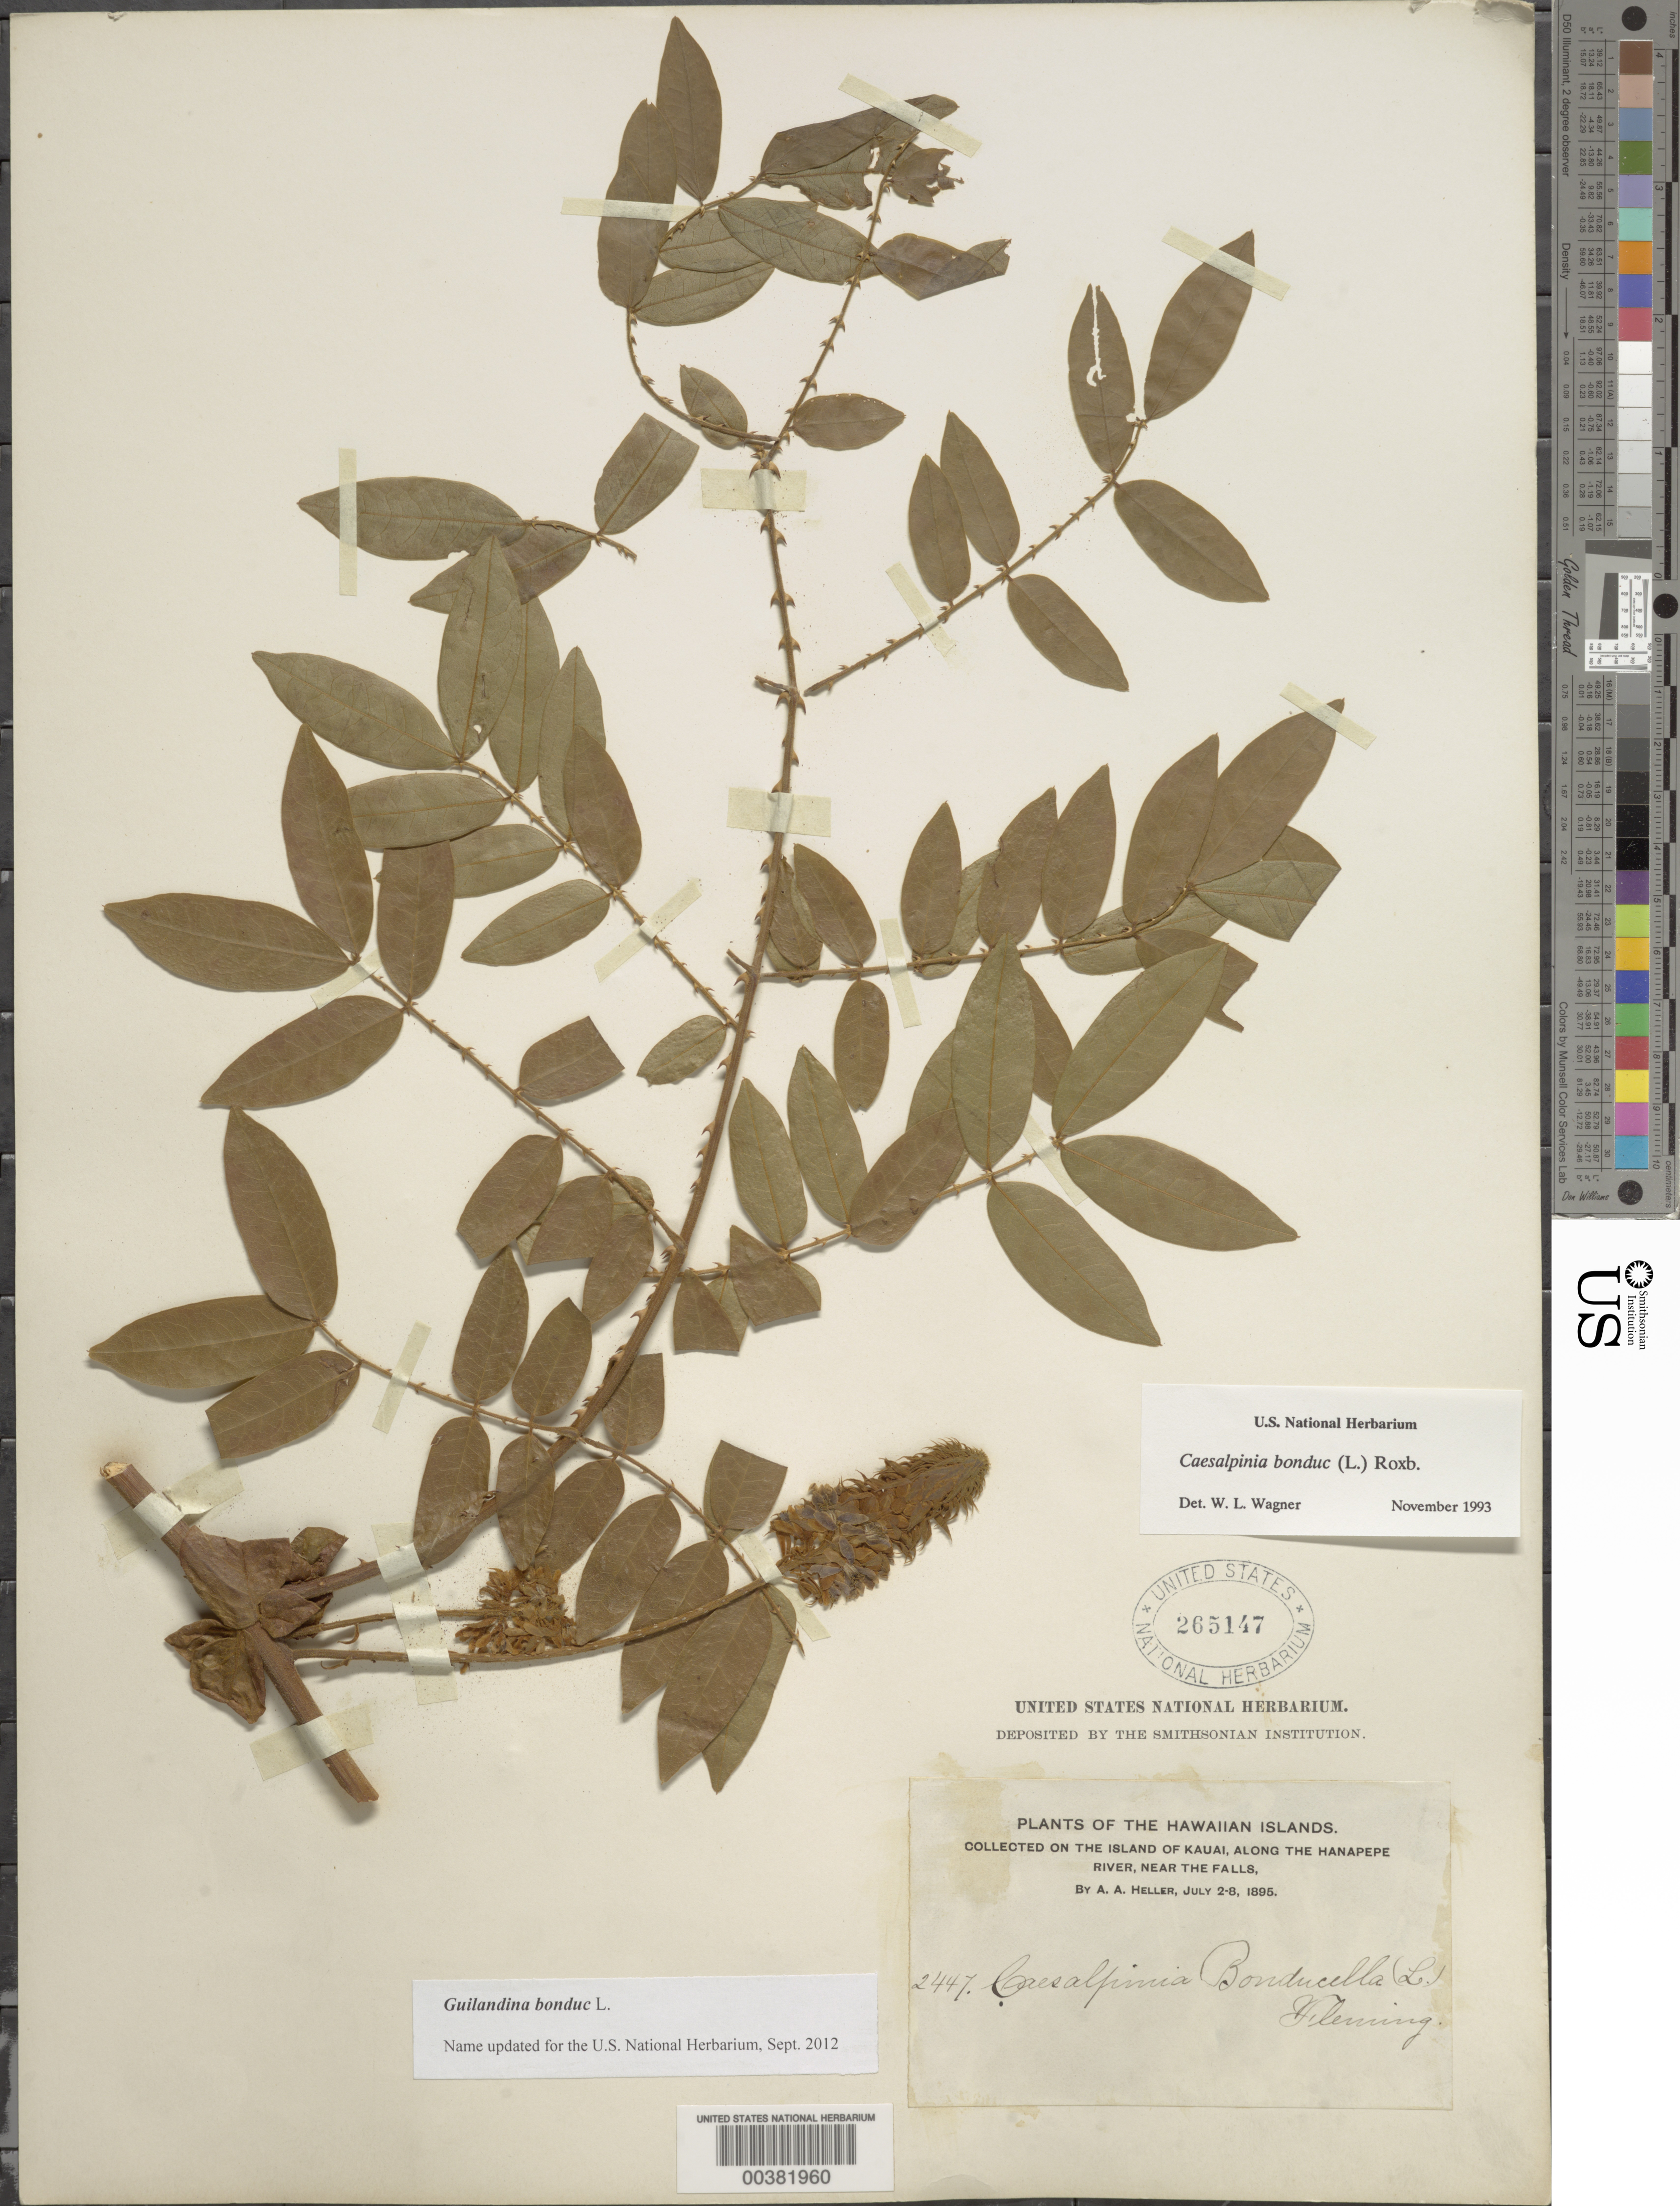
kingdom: Plantae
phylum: Tracheophyta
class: Magnoliopsida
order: Fabales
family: Fabaceae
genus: Guilandina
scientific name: Guilandina bonduc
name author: L.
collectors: A. A. Heller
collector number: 2447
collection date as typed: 02 Jul 1895 to 08 Jul 1895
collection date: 1895-07-02/1895-07-08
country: United States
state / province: Hawaii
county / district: Kauai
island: Kaua'i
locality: Along the hanapepe river near the falls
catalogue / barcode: US 265147